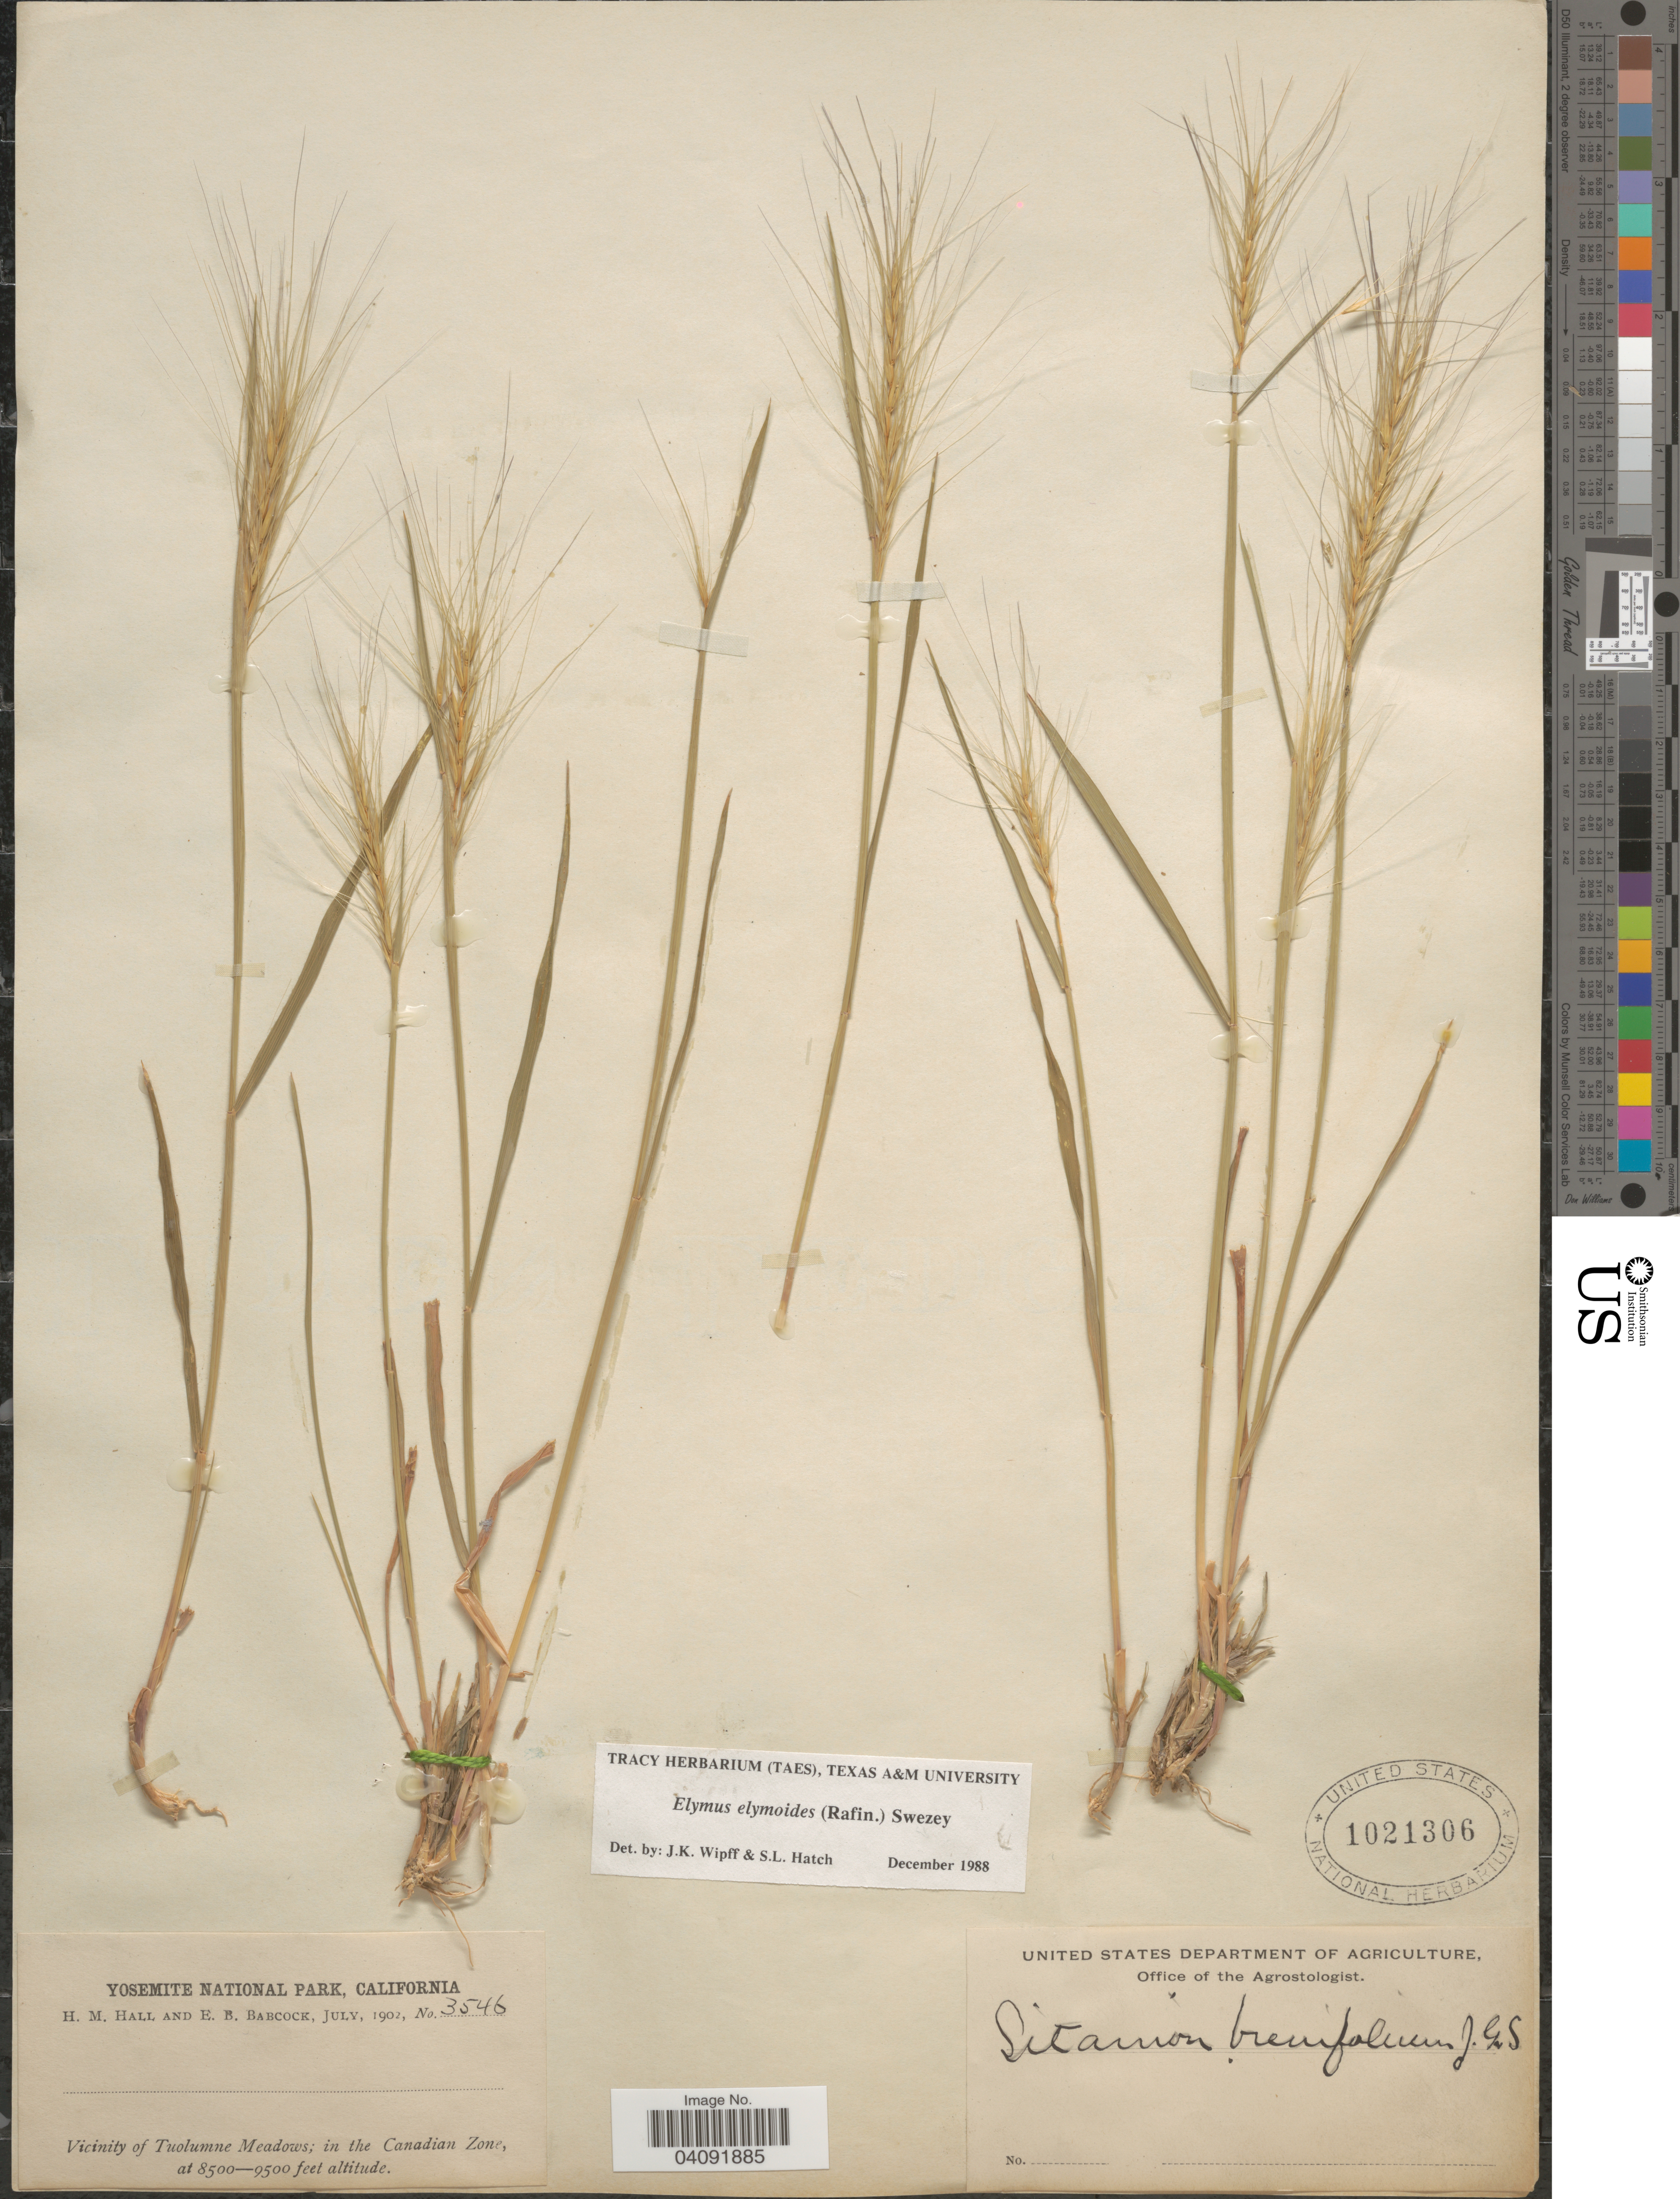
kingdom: Plantae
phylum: Tracheophyta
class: Liliopsida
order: Poales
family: Poaceae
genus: Elymus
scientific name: Elymus elymoides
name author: (Raf.) Swezey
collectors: H. M. Hall & E. B. Babcock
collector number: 3546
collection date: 1902-07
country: United States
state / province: California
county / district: Tuolumne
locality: Yosemite National Park. Vicinity of Tuolumne Meadows; in the Canadian Zone.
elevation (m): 2591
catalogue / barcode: US 1021306